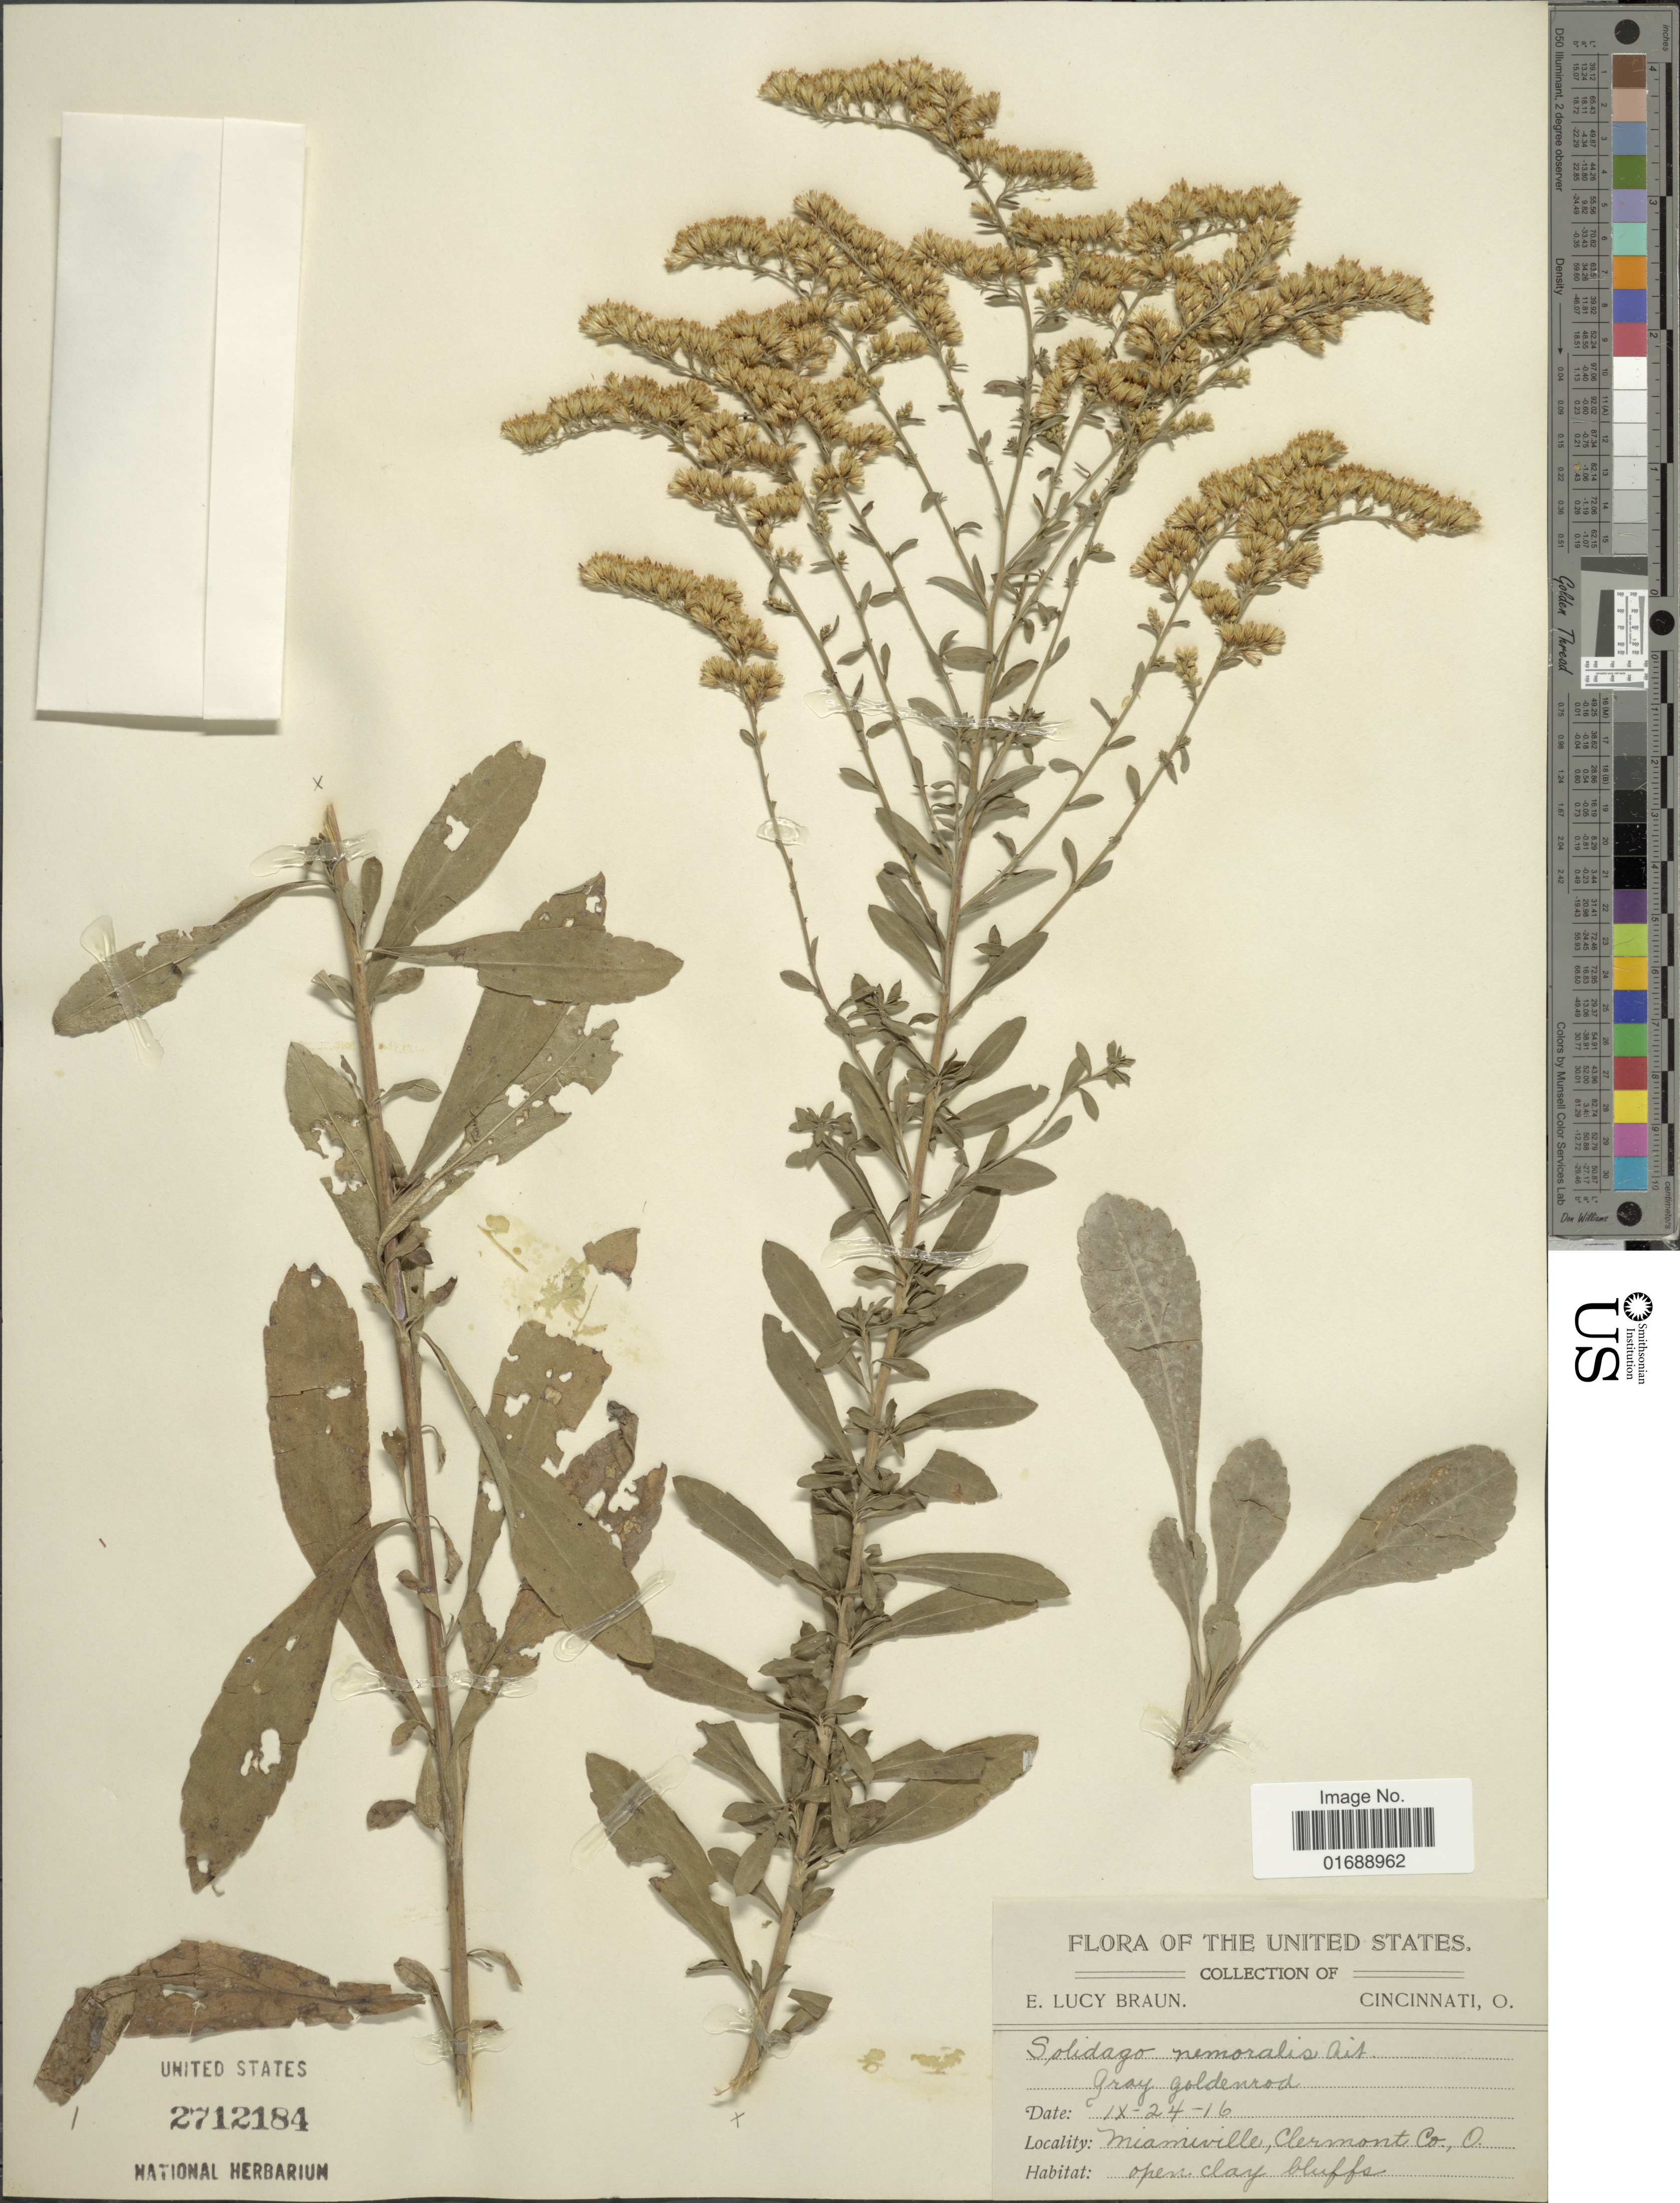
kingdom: Plantae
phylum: Tracheophyta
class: Magnoliopsida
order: Asterales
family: Asteraceae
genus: Solidago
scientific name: Solidago nemoralis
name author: Aiton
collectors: E. L. Braun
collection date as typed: Transcribed d/m/y: 24/9/16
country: United States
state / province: Ohio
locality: Cincinnati, O. , Miamiville, Clermont Co. O.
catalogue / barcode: US 2712184